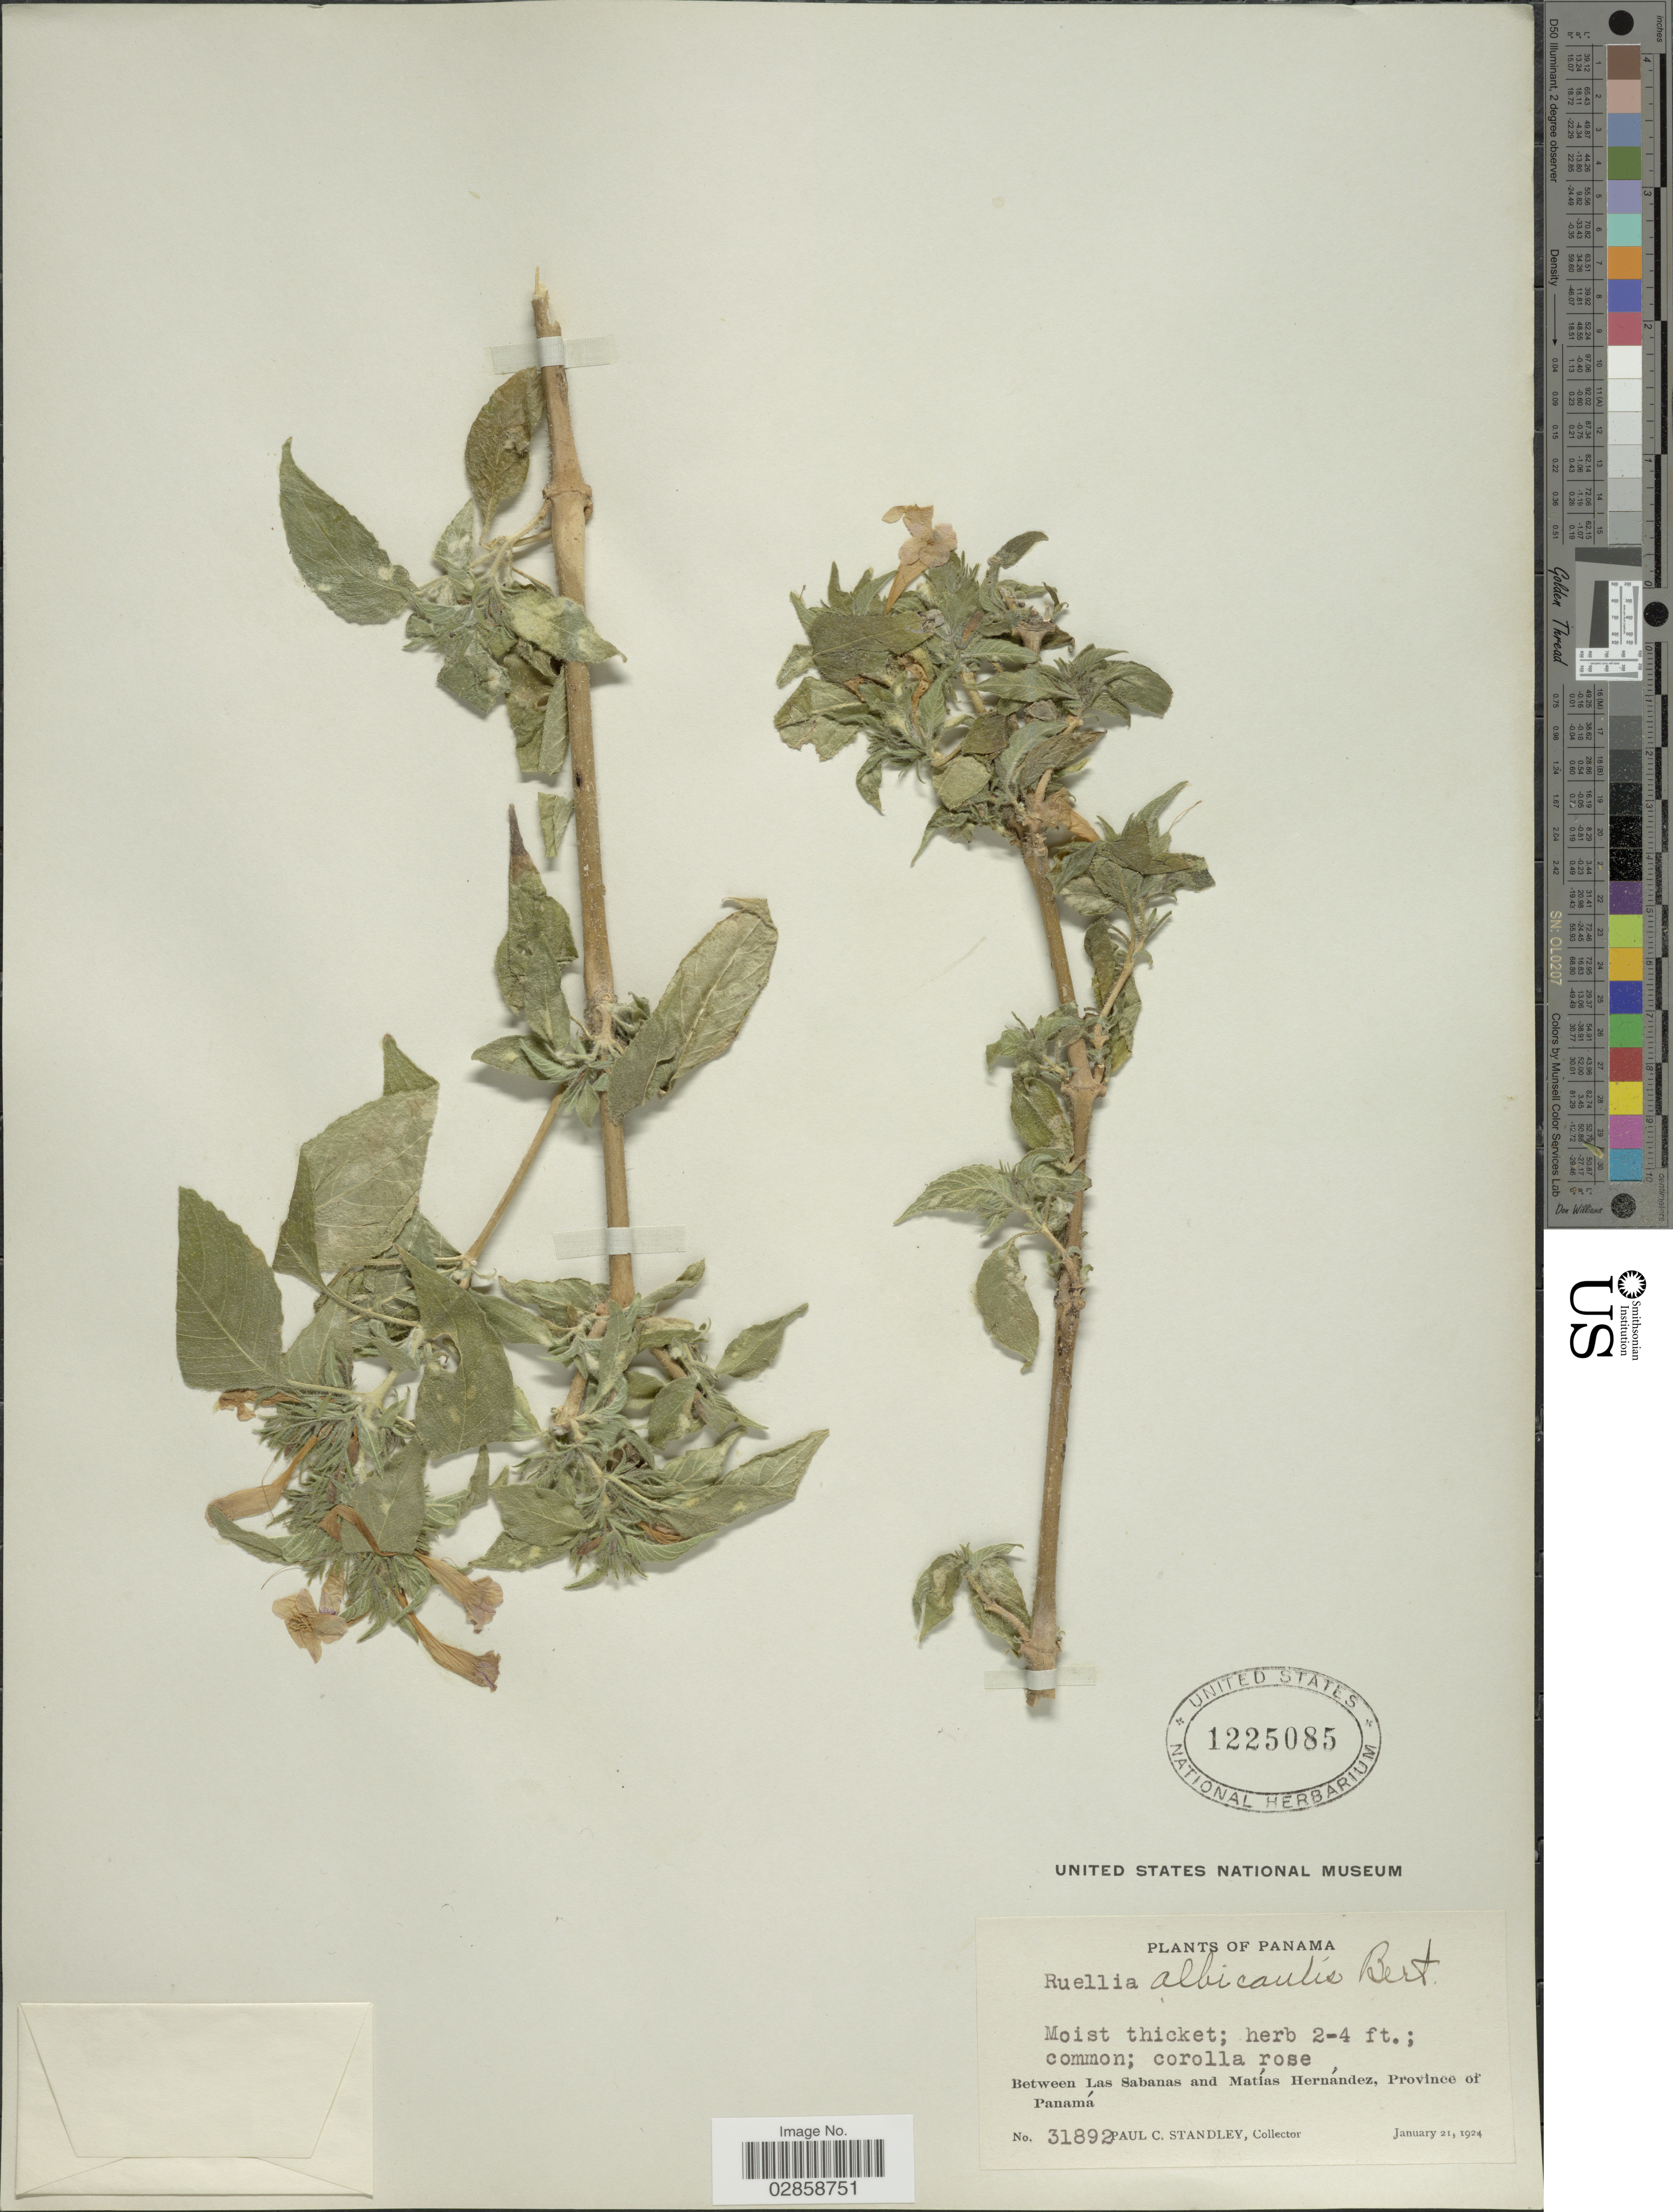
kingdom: Plantae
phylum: Tracheophyta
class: Magnoliopsida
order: Lamiales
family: Acanthaceae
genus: Ruellia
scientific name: Ruellia inundata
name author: Kunth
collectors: P. C. Standley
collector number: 31892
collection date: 1924-01-21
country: Panama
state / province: Panamá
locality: Between Las Sabanas and Matías Hernández.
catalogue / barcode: US 1225085